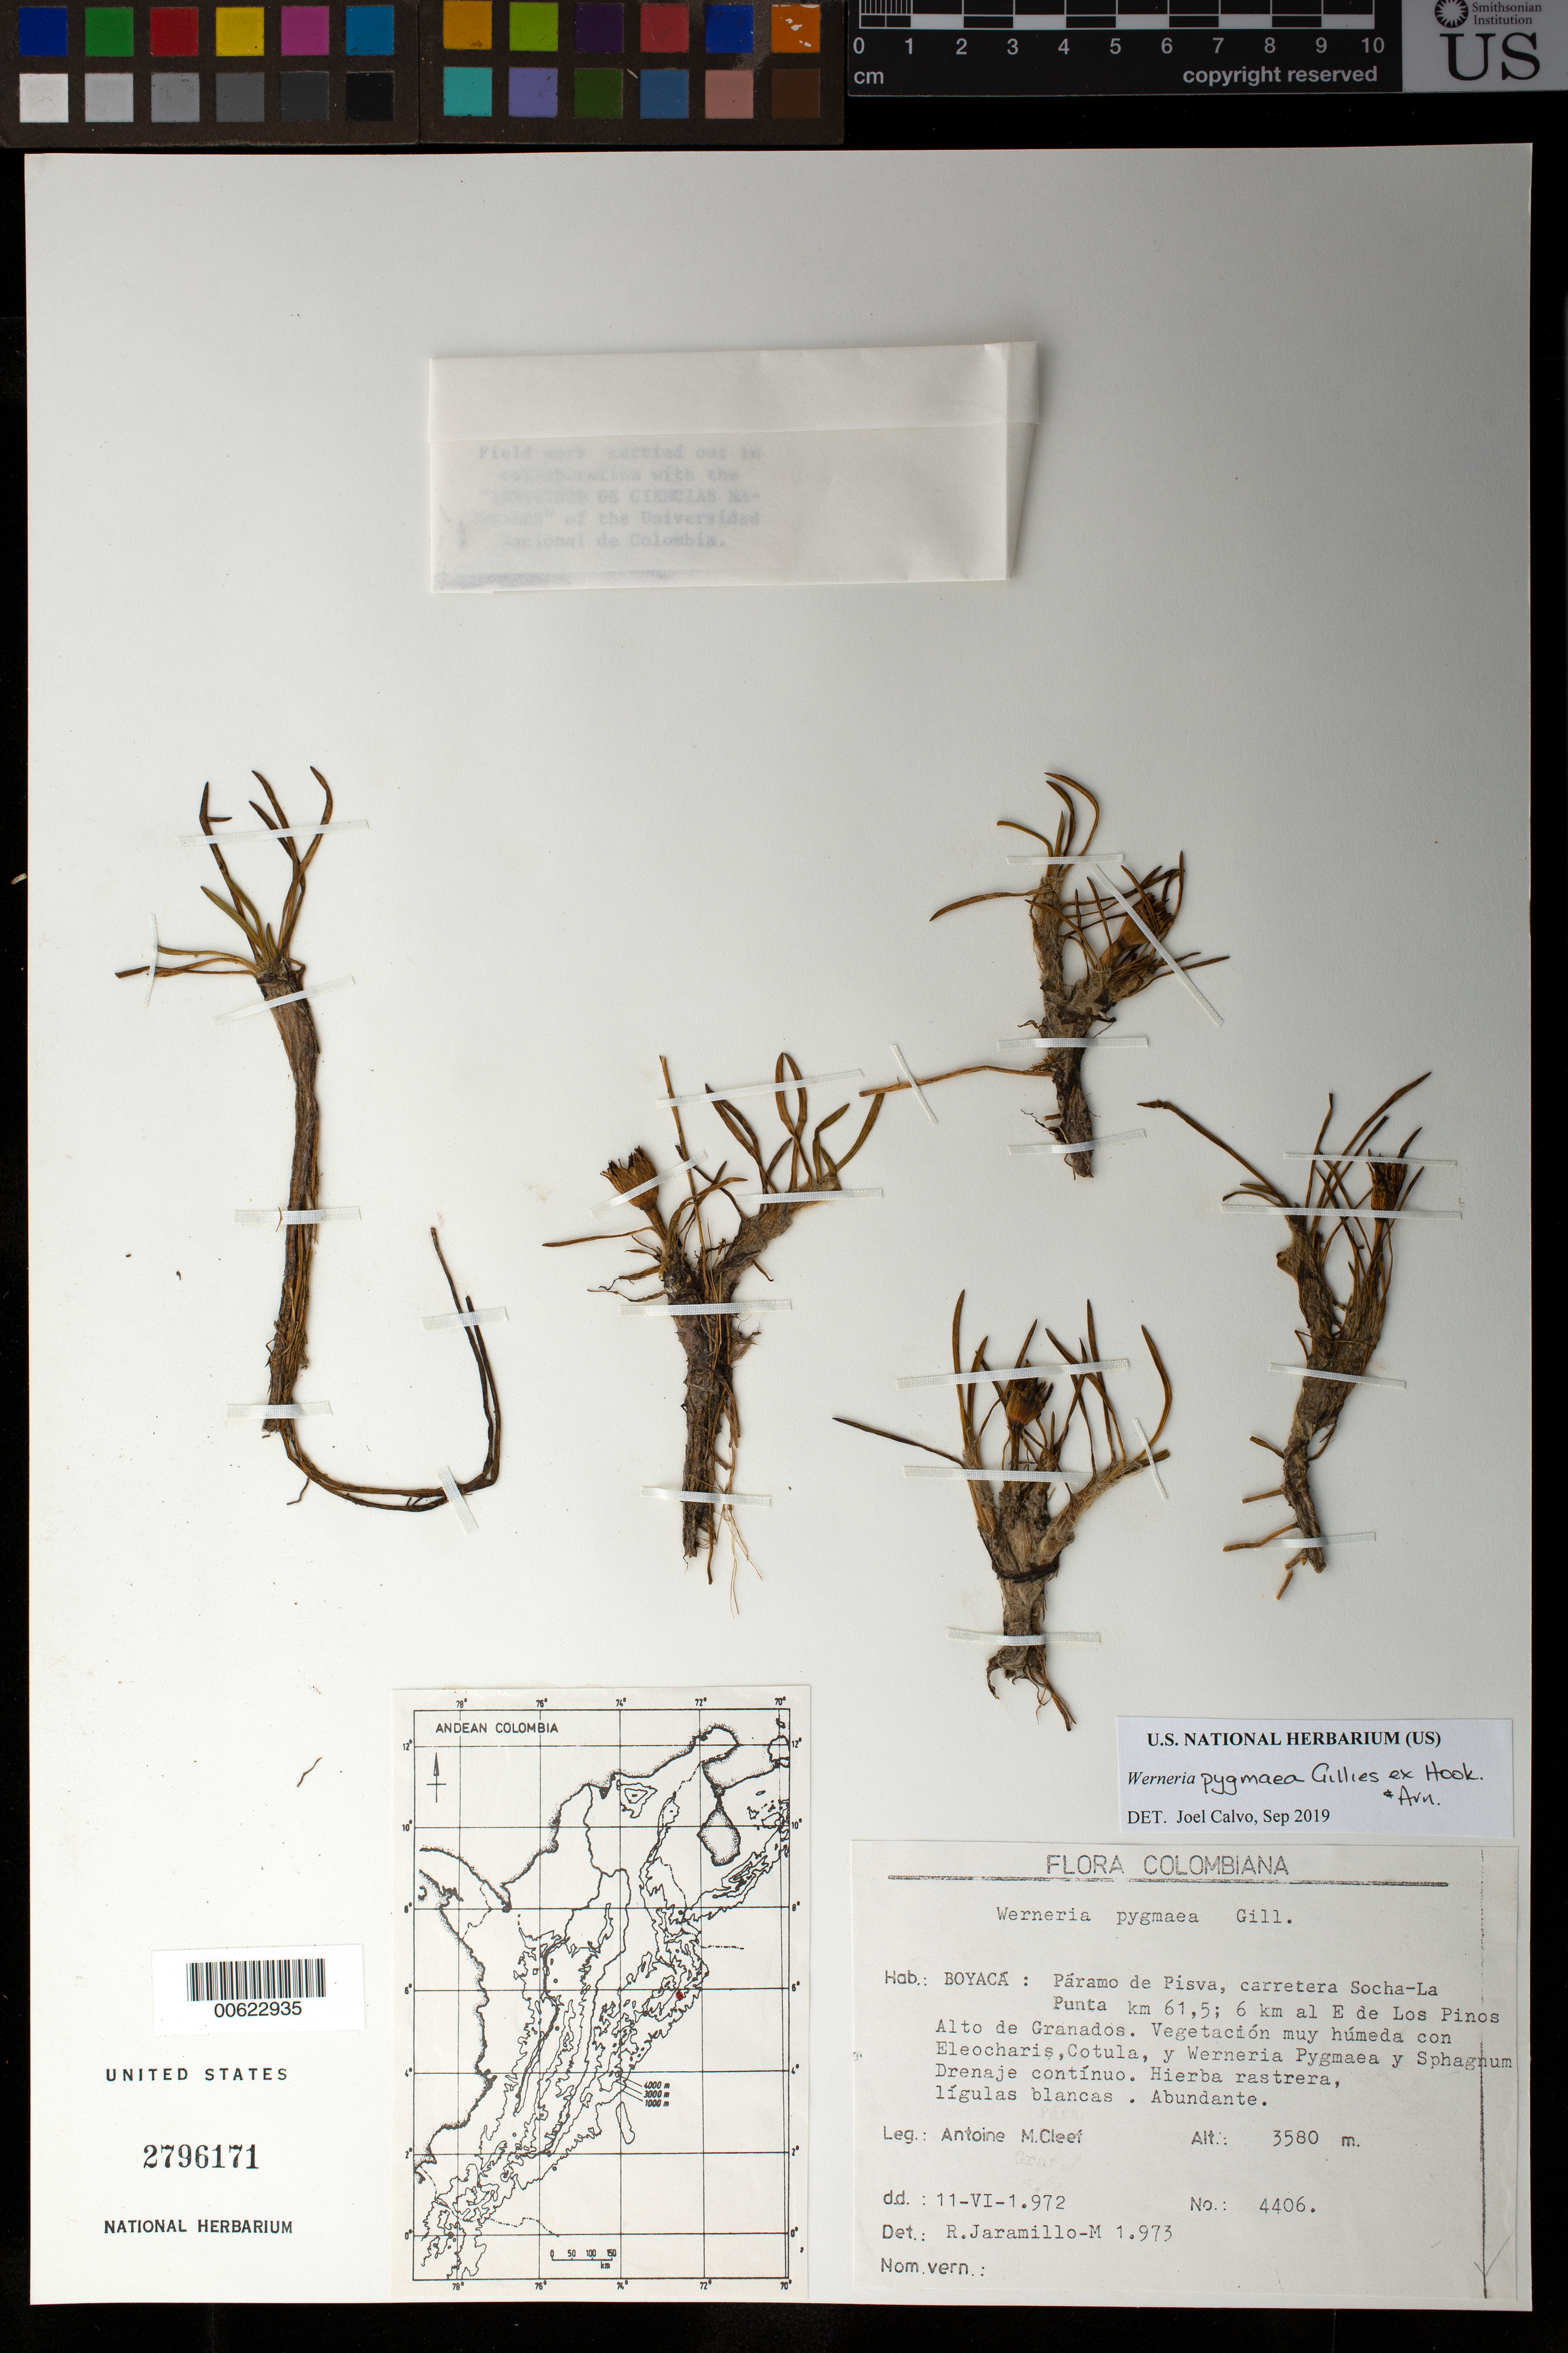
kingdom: Plantae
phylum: Tracheophyta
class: Magnoliopsida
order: Asterales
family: Asteraceae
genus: Werneria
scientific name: Werneria pygmaea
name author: Gillies ex Hook. & Arn.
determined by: Calvo, Joel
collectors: A. M. Cleef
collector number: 4406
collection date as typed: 11-Jun-72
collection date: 1972-06-11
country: Colombia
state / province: Boyacá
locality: Par. de Pisva, carretera Socha-La Punta. km. 61.5, 6 km. al E de Los Pinos Alto de Granados.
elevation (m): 3580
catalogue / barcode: US 2796171